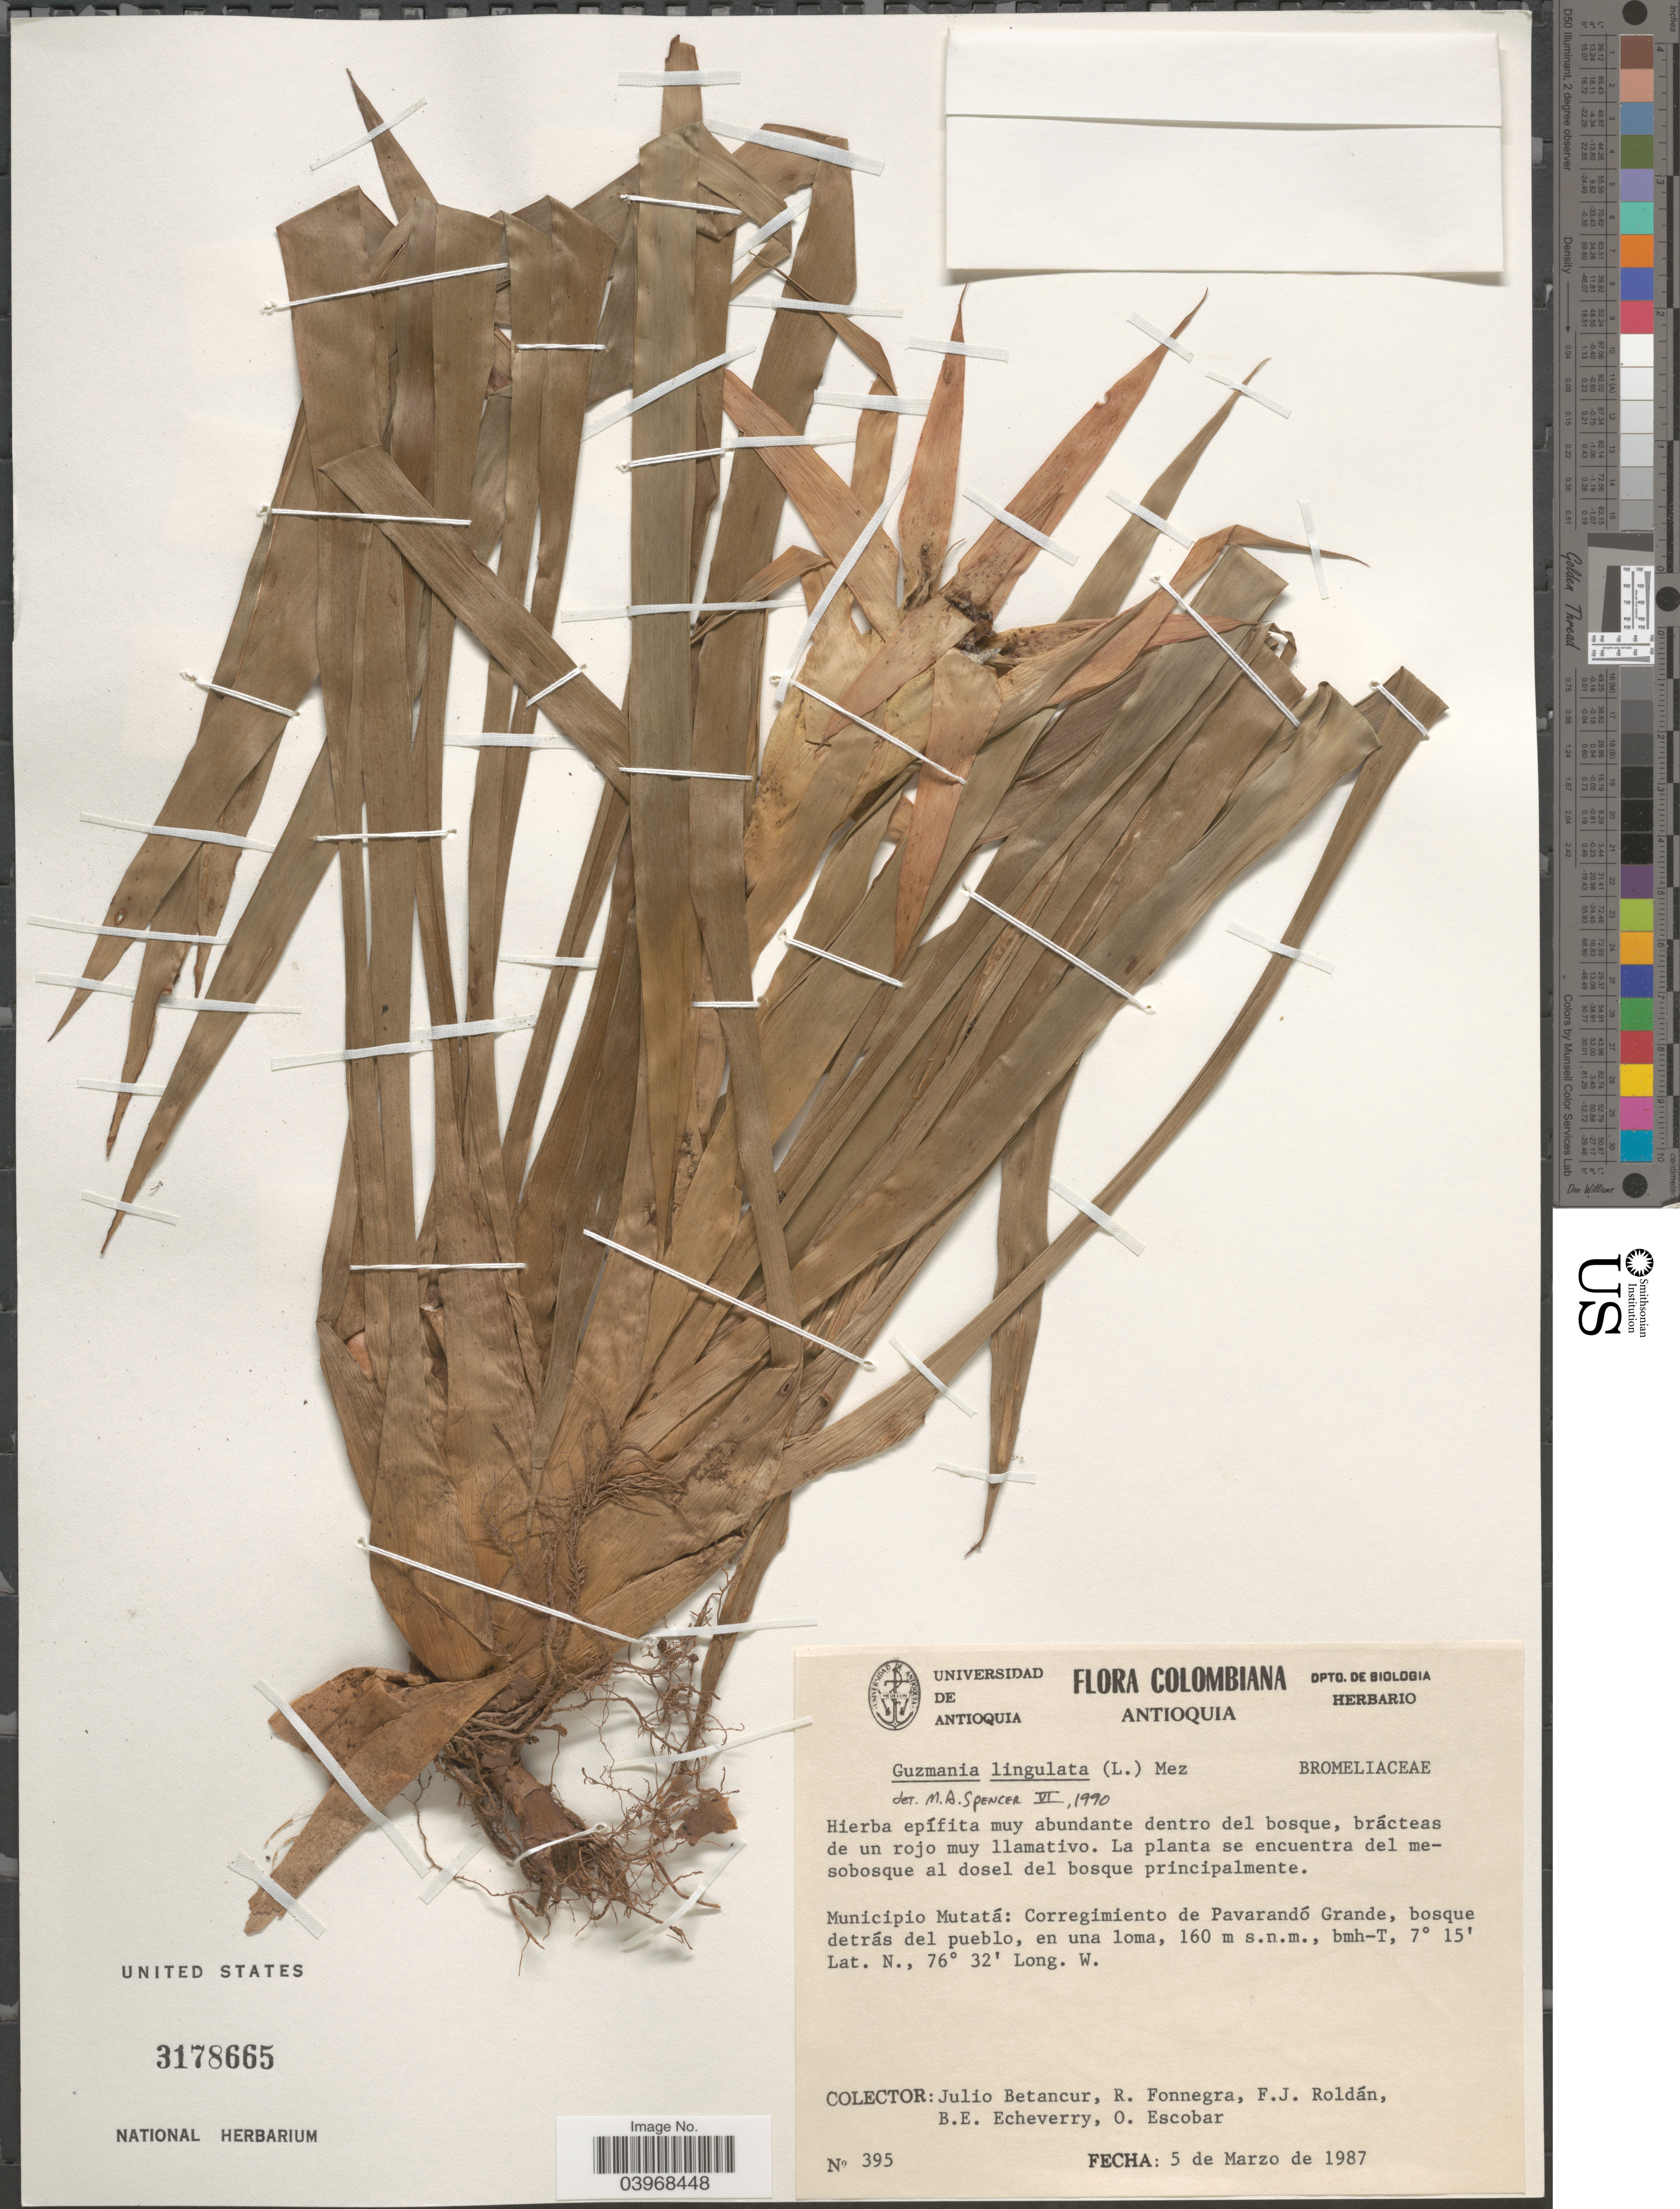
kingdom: Plantae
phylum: Tracheophyta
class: Liliopsida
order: Poales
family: Bromeliaceae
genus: Guzmania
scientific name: Guzmania lingulata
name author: (L.) Mez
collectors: J. Betancur, R. Fonnegra, F. J. Roldán, B. Echeverry & O. Escobar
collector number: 395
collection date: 1987-03-05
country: Colombia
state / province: Antioquia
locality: Municipio Mutatá: Corregimiento de Pavarandó Grande.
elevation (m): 160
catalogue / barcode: US 3178665